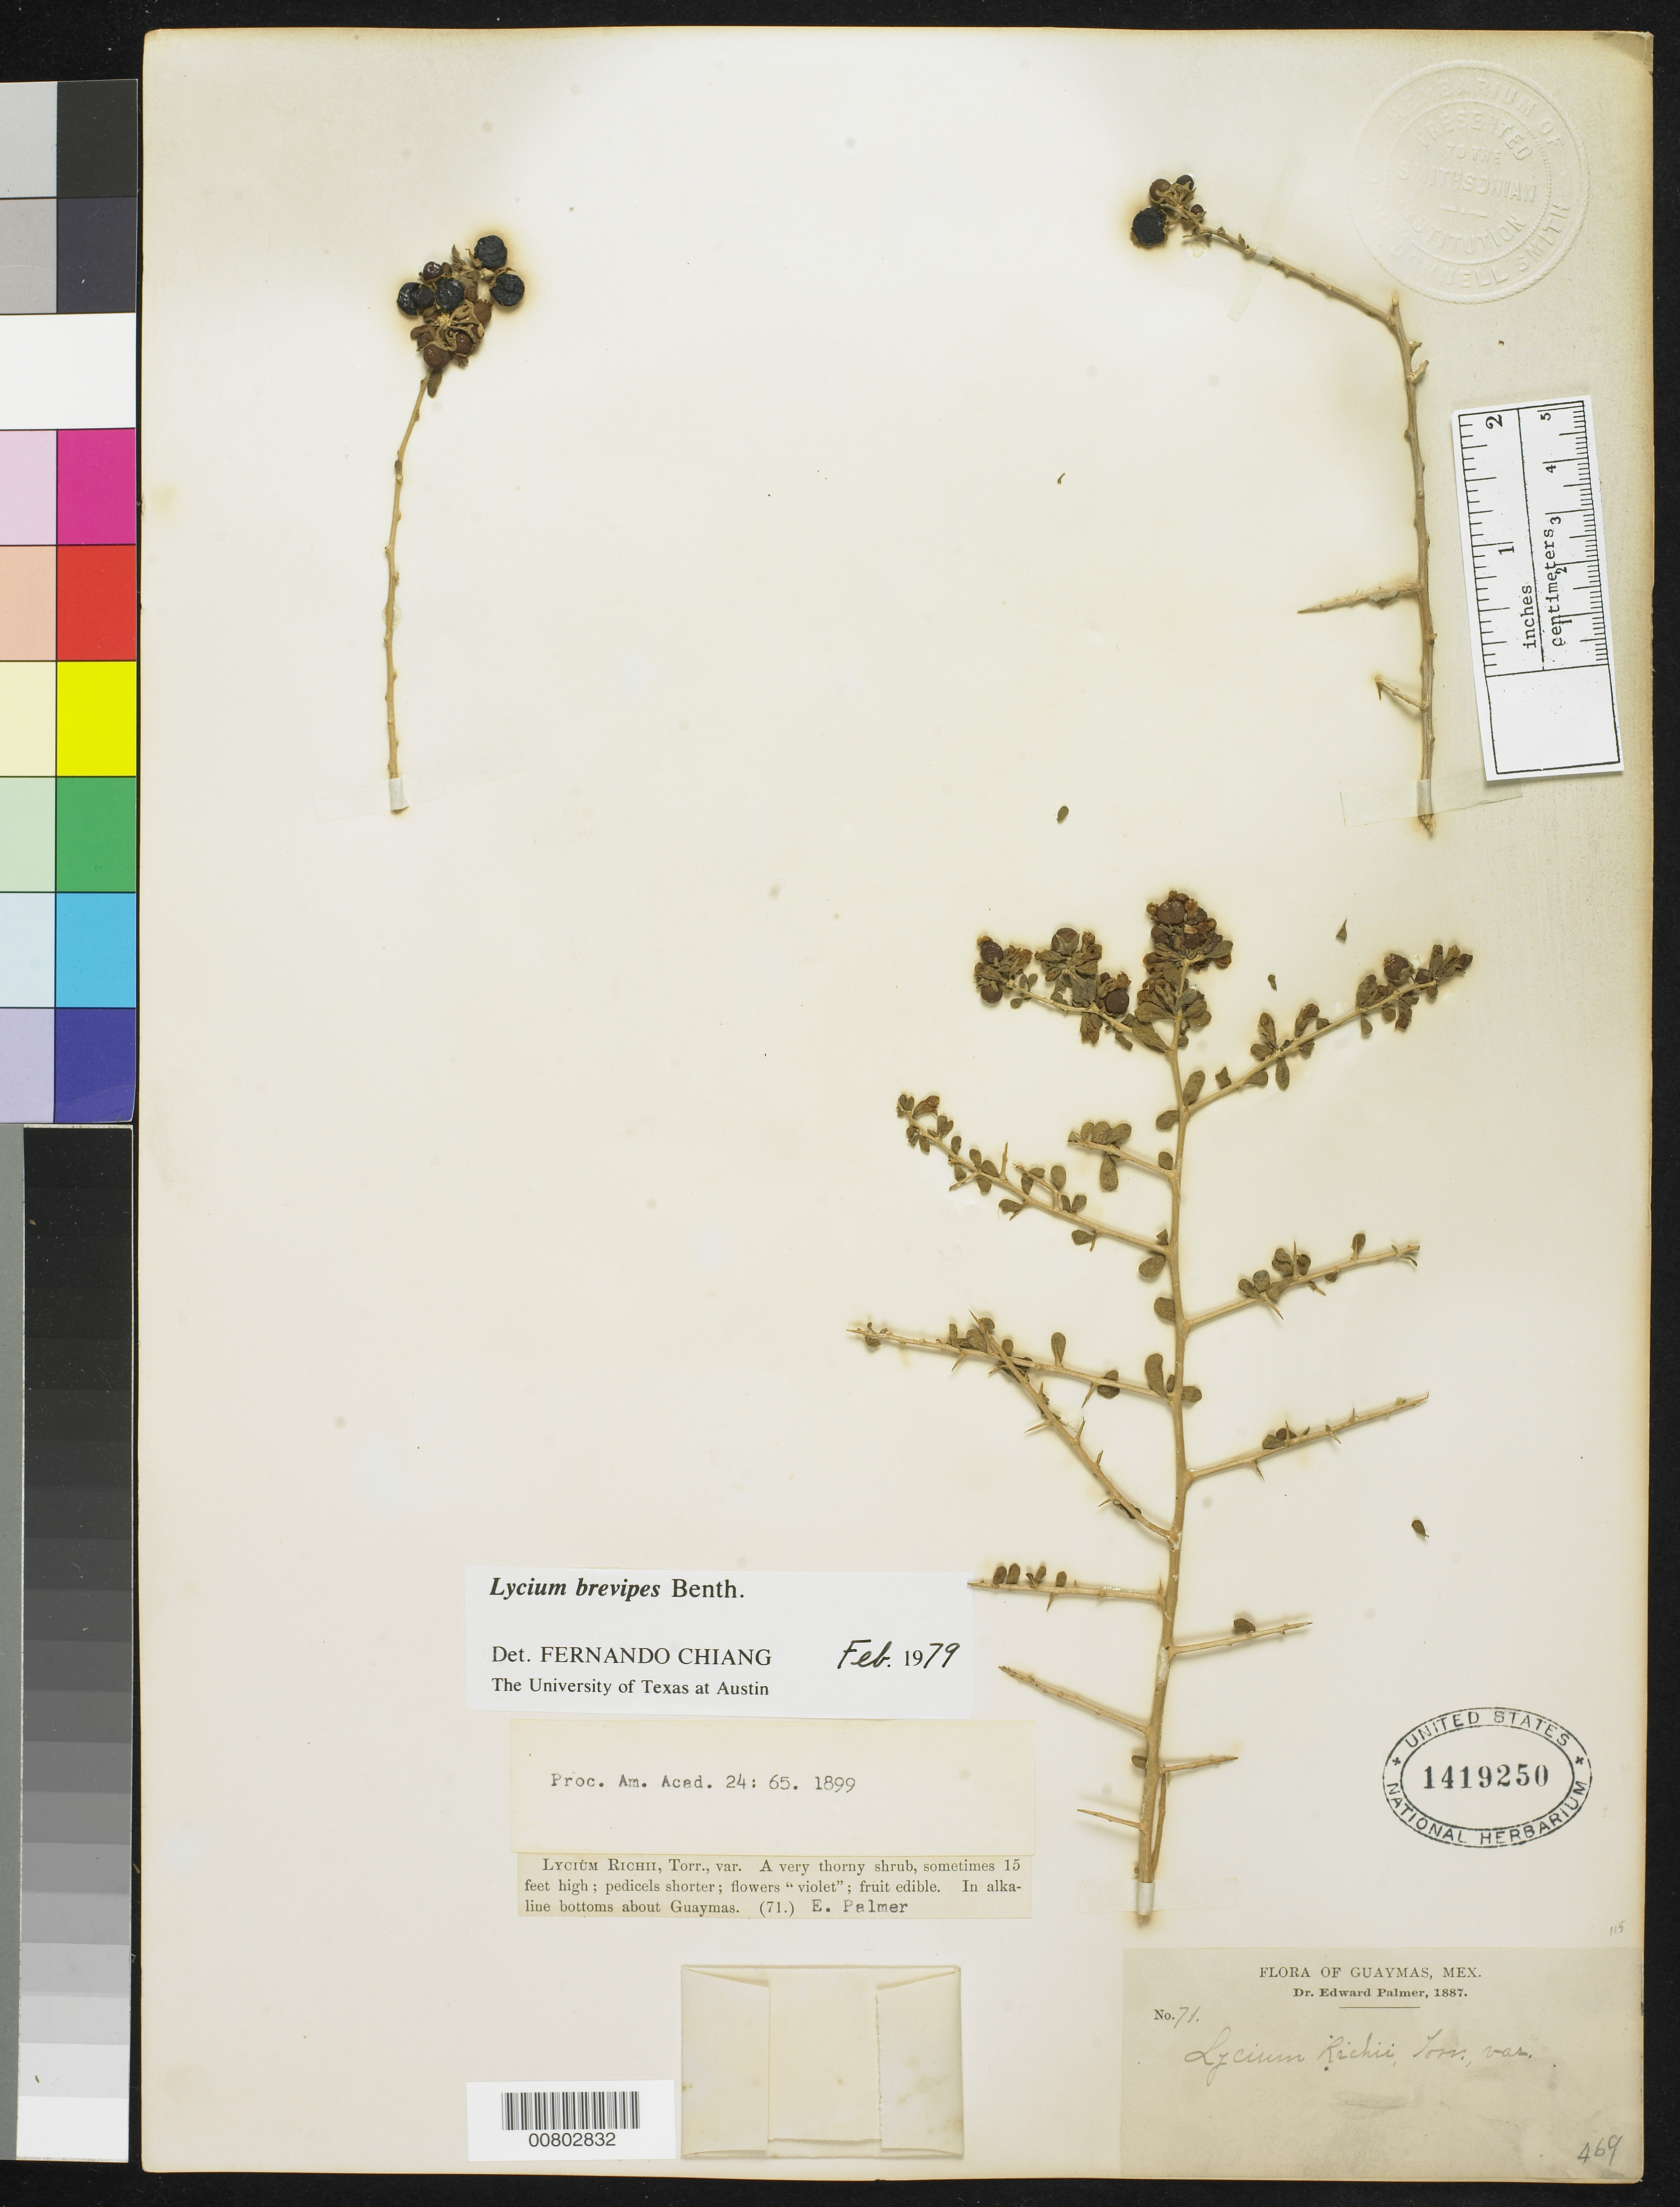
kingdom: Plantae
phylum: Tracheophyta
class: Magnoliopsida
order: Solanales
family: Solanaceae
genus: Lycium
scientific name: Lycium brevipes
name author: Benth.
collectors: E. Palmer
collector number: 71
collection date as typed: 1887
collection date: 1887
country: Mexico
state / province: Sonora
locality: Guaymas, Sonora.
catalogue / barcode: US 1419250